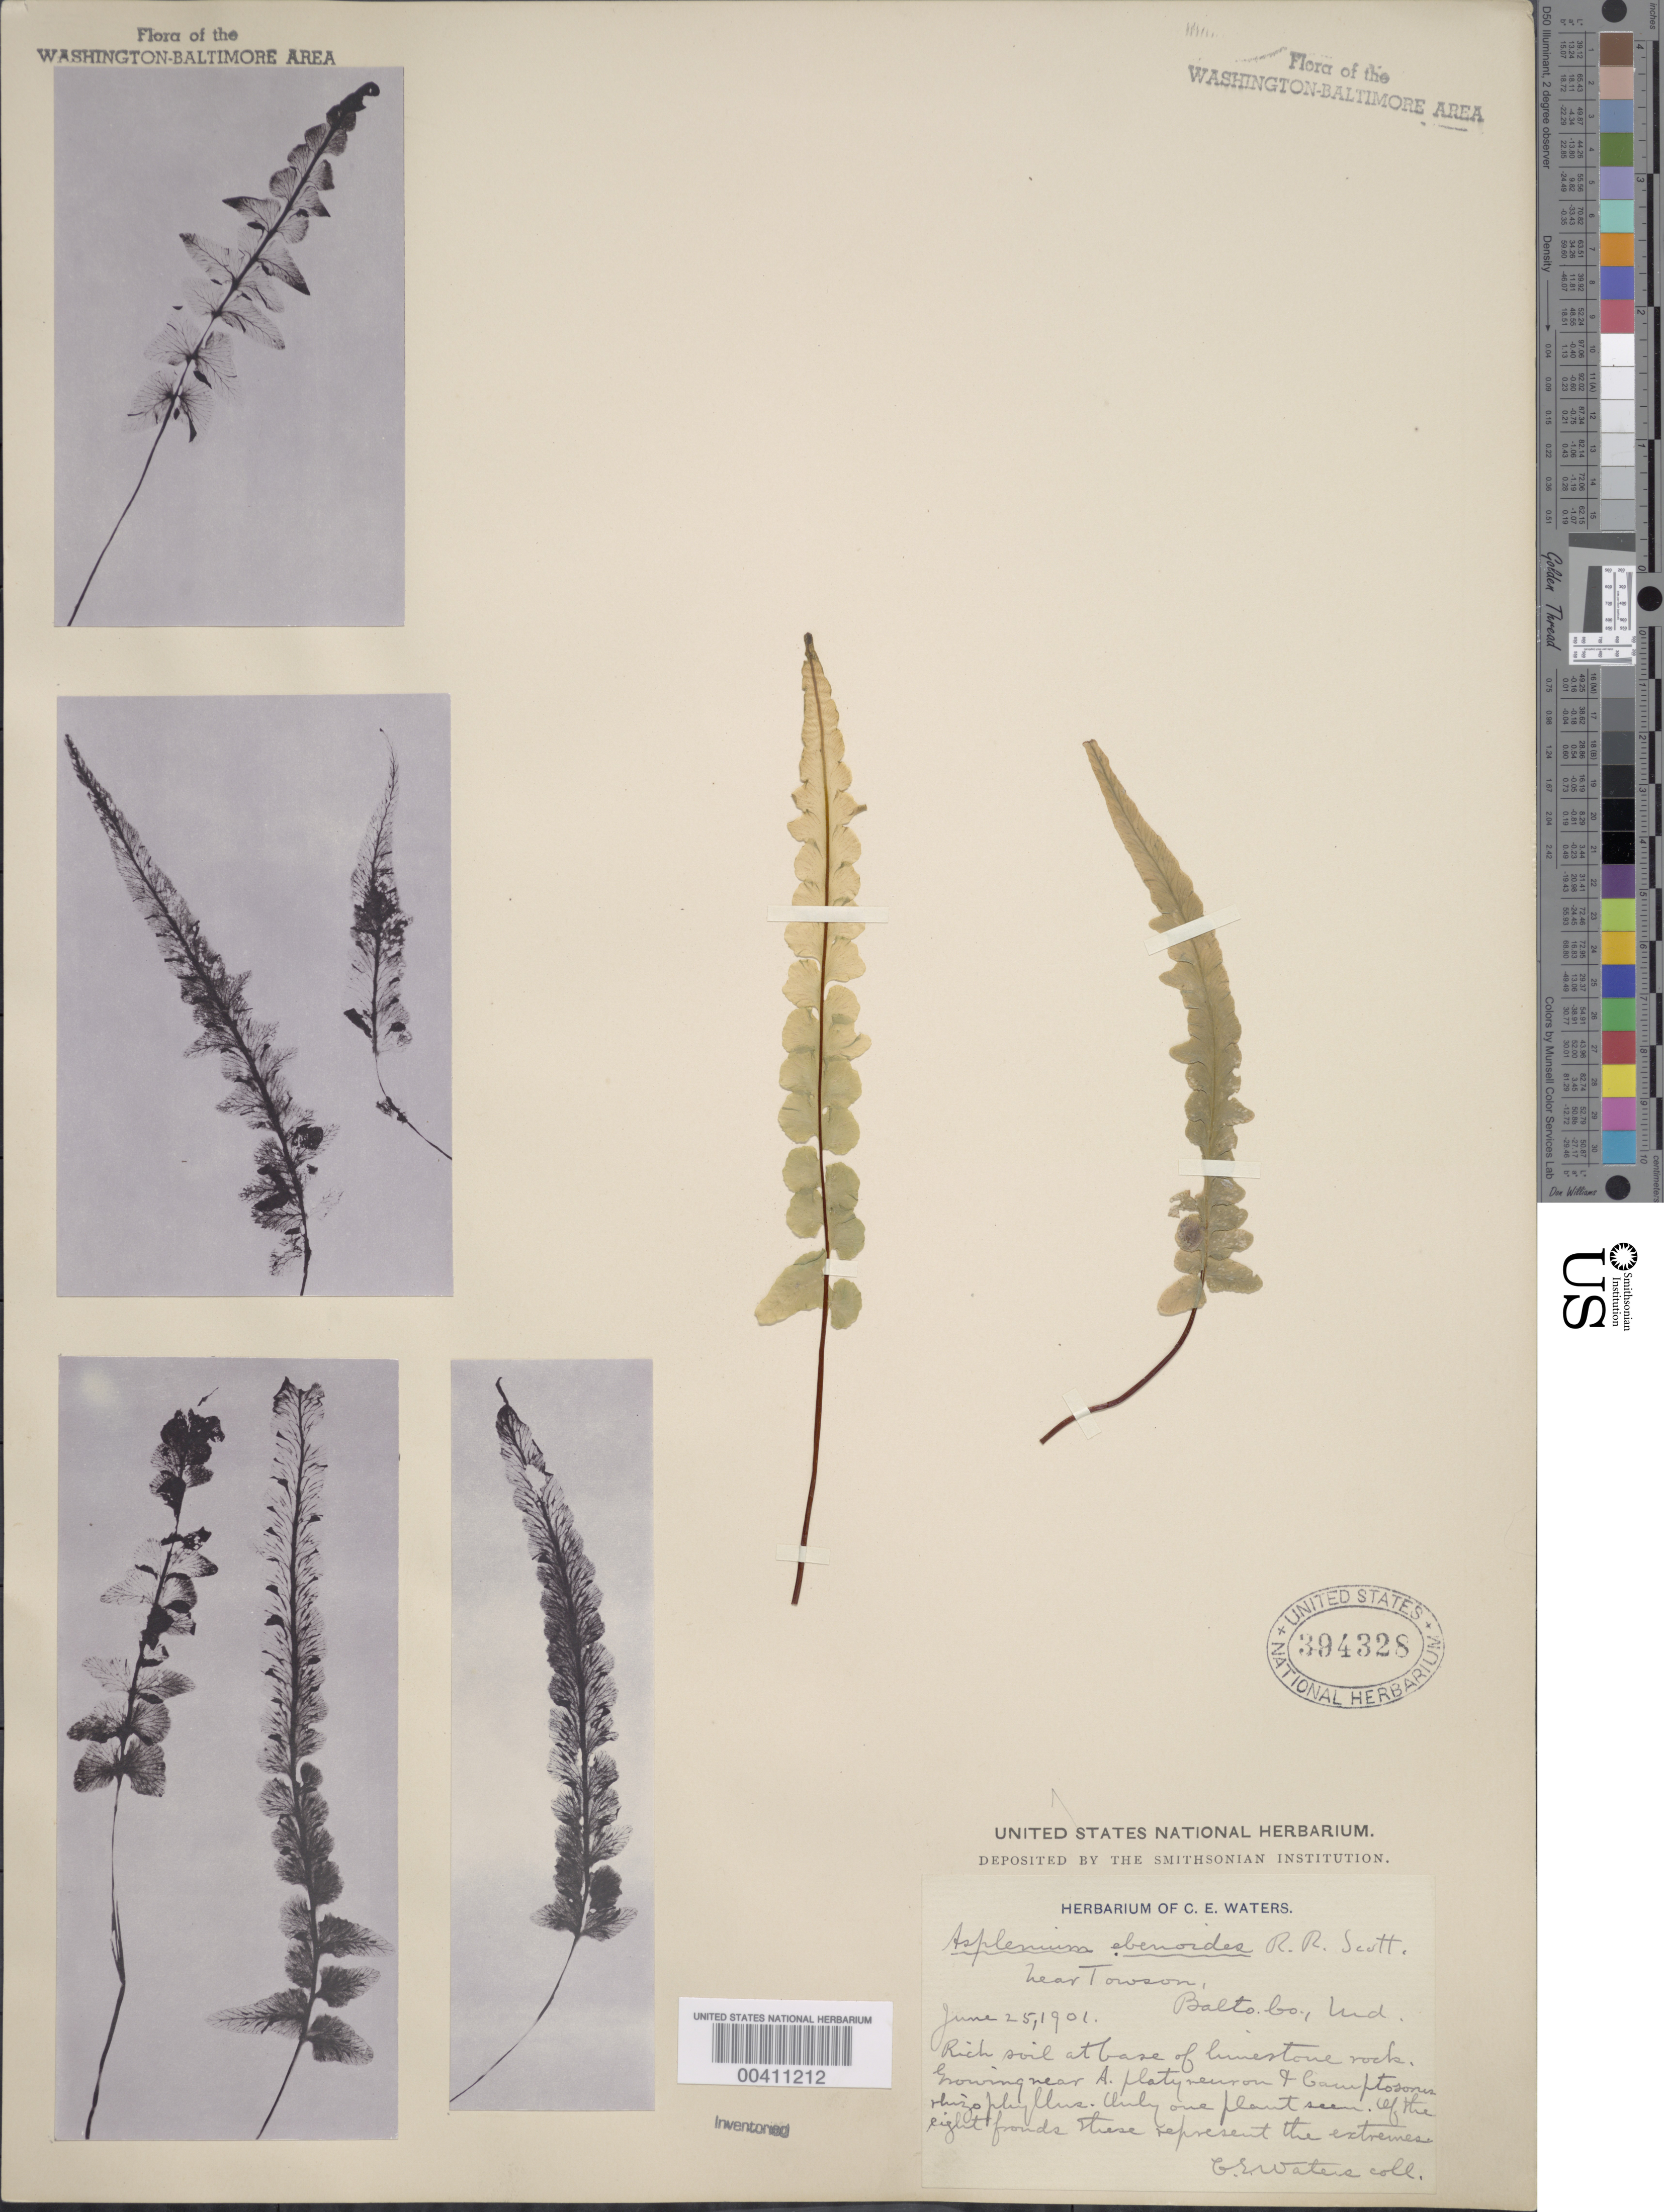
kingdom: Plantae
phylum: Tracheophyta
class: Polypodiopsida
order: Polypodiales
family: Aspleniaceae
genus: Asplenium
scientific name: Asplenium x ebenoides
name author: R.R. Scott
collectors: C. Waters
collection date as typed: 25 Jun 1901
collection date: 1901-06-25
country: United States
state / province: Maryland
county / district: Baltimore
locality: Towson vicinity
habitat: Rich soil at base of limestone rock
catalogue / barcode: US 394328